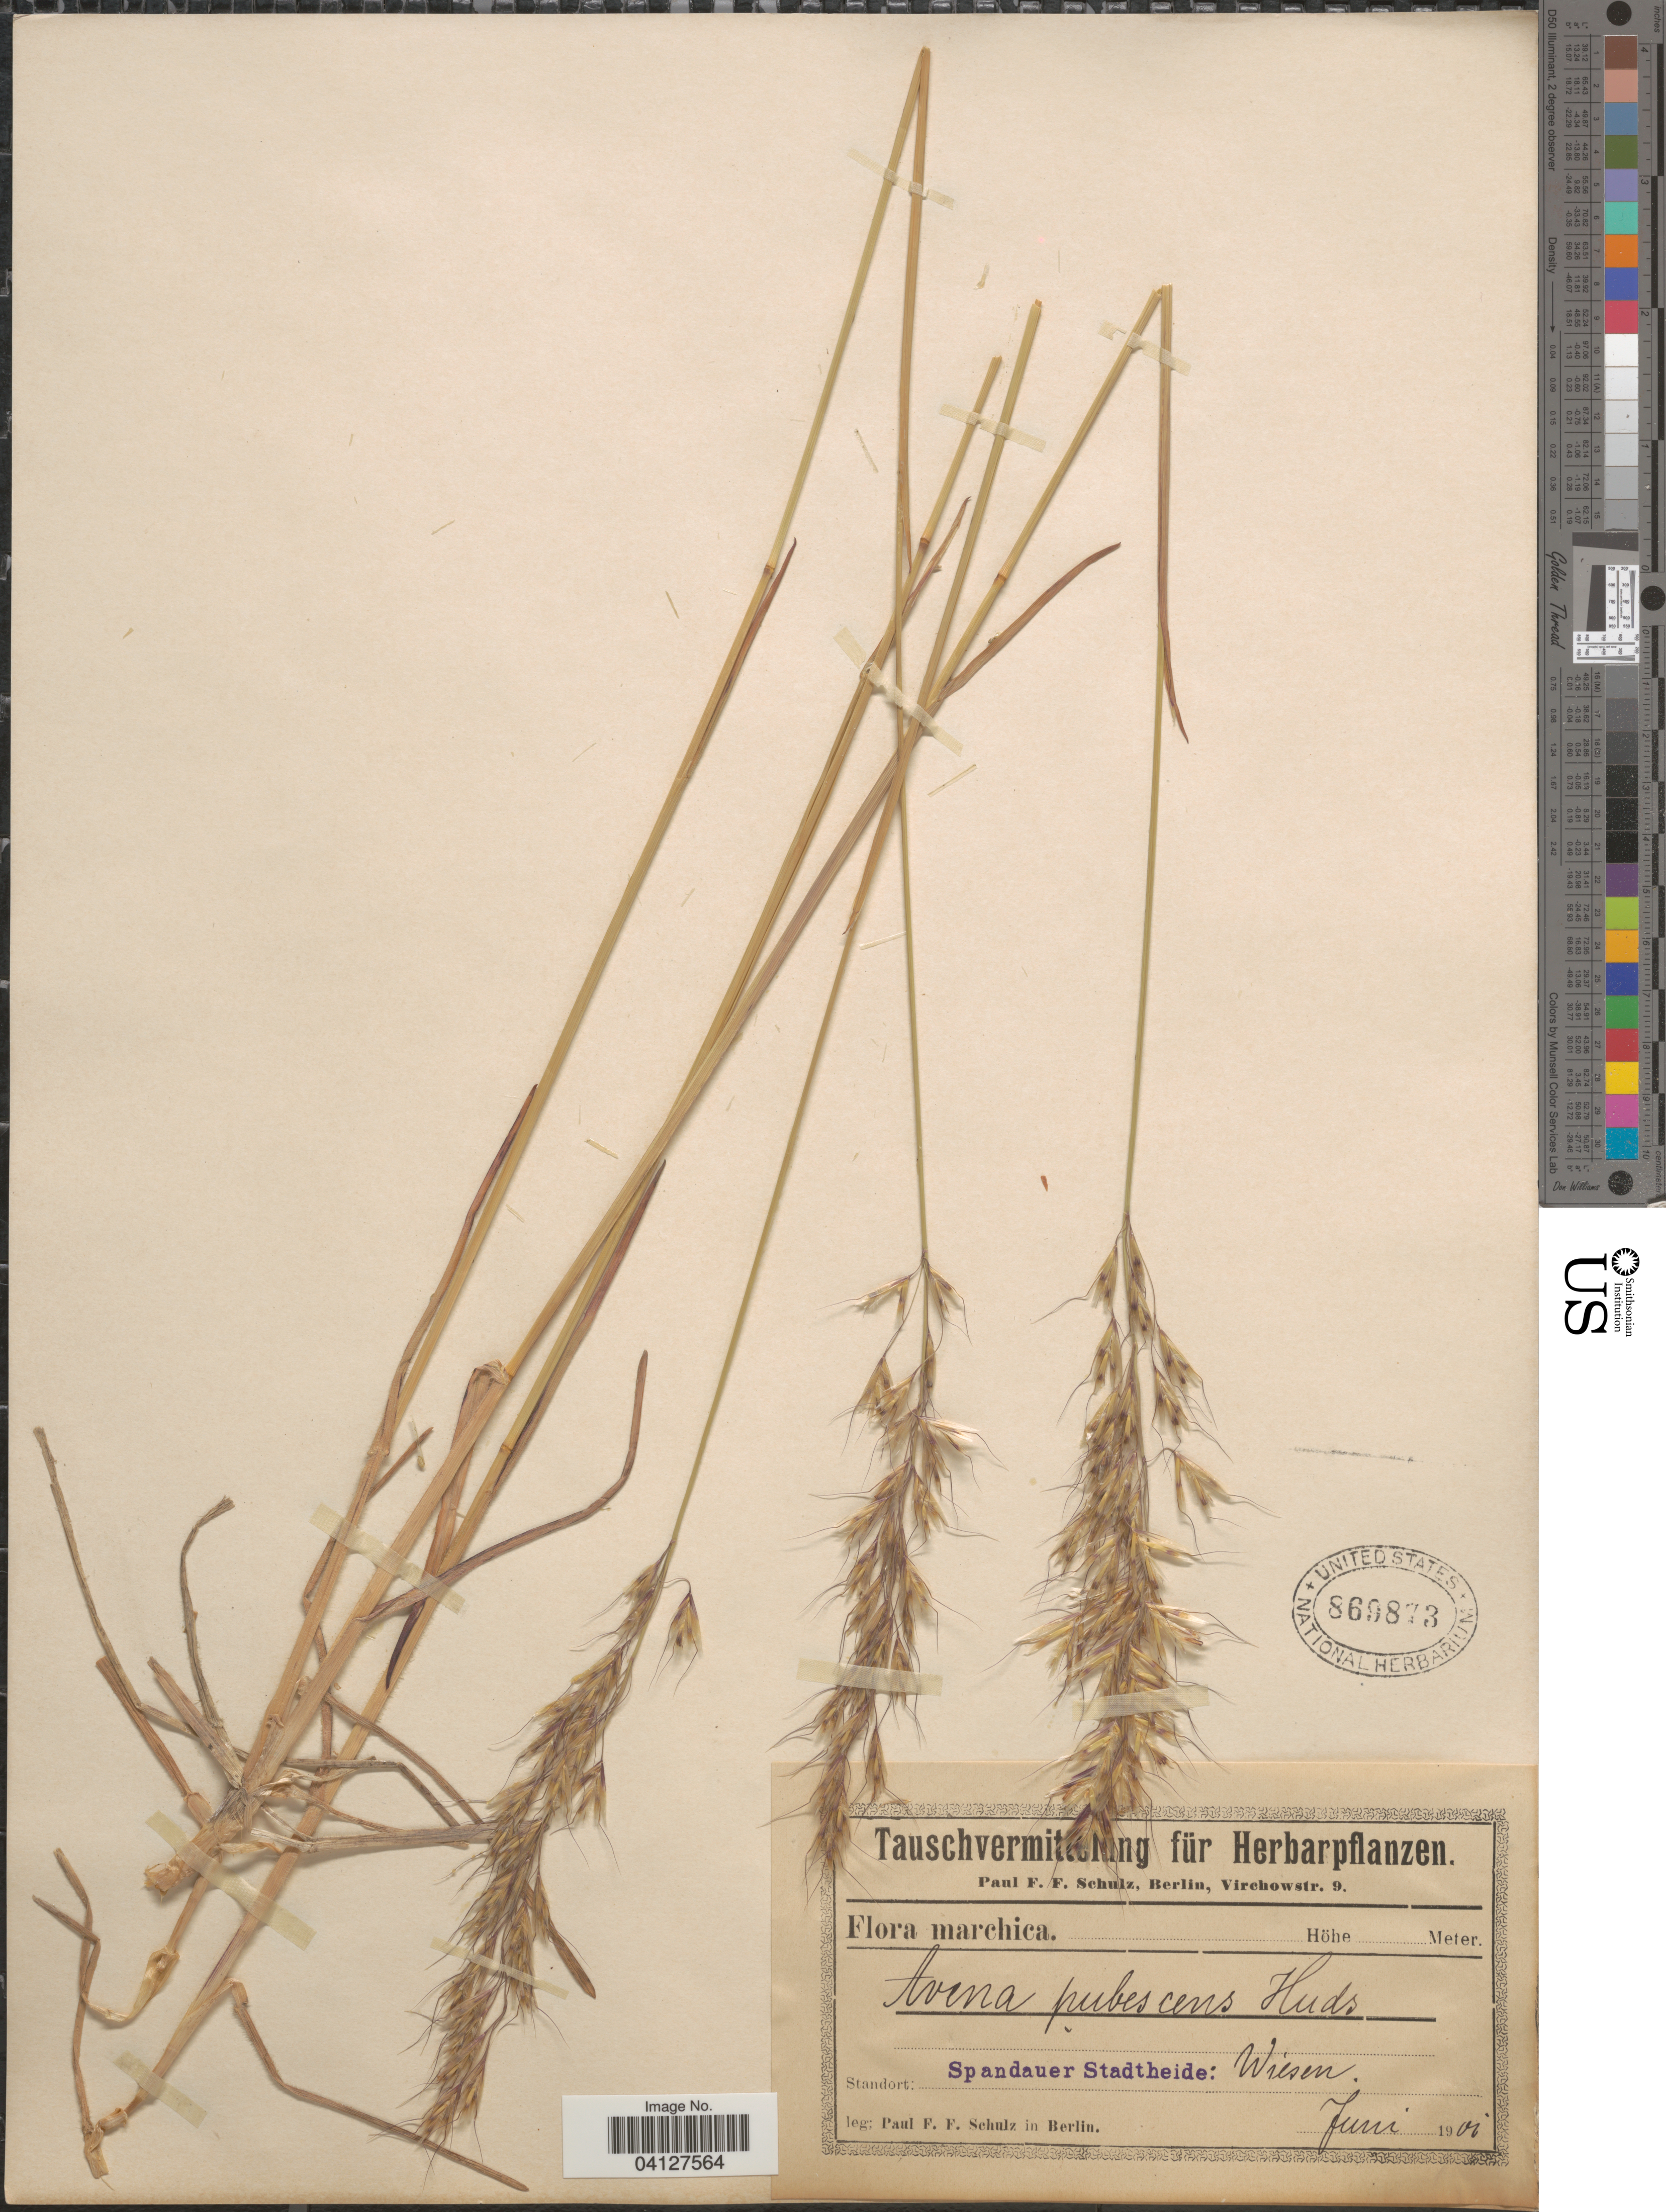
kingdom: Plantae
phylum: Tracheophyta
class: Liliopsida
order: Poales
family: Poaceae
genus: Avena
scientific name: Avena pubescens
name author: Huds.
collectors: P. F. Schulz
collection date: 1901-06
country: Italy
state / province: Marche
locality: Marchica. Standort: Spandauer Stadtheide: Wiesen.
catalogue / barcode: US 869873